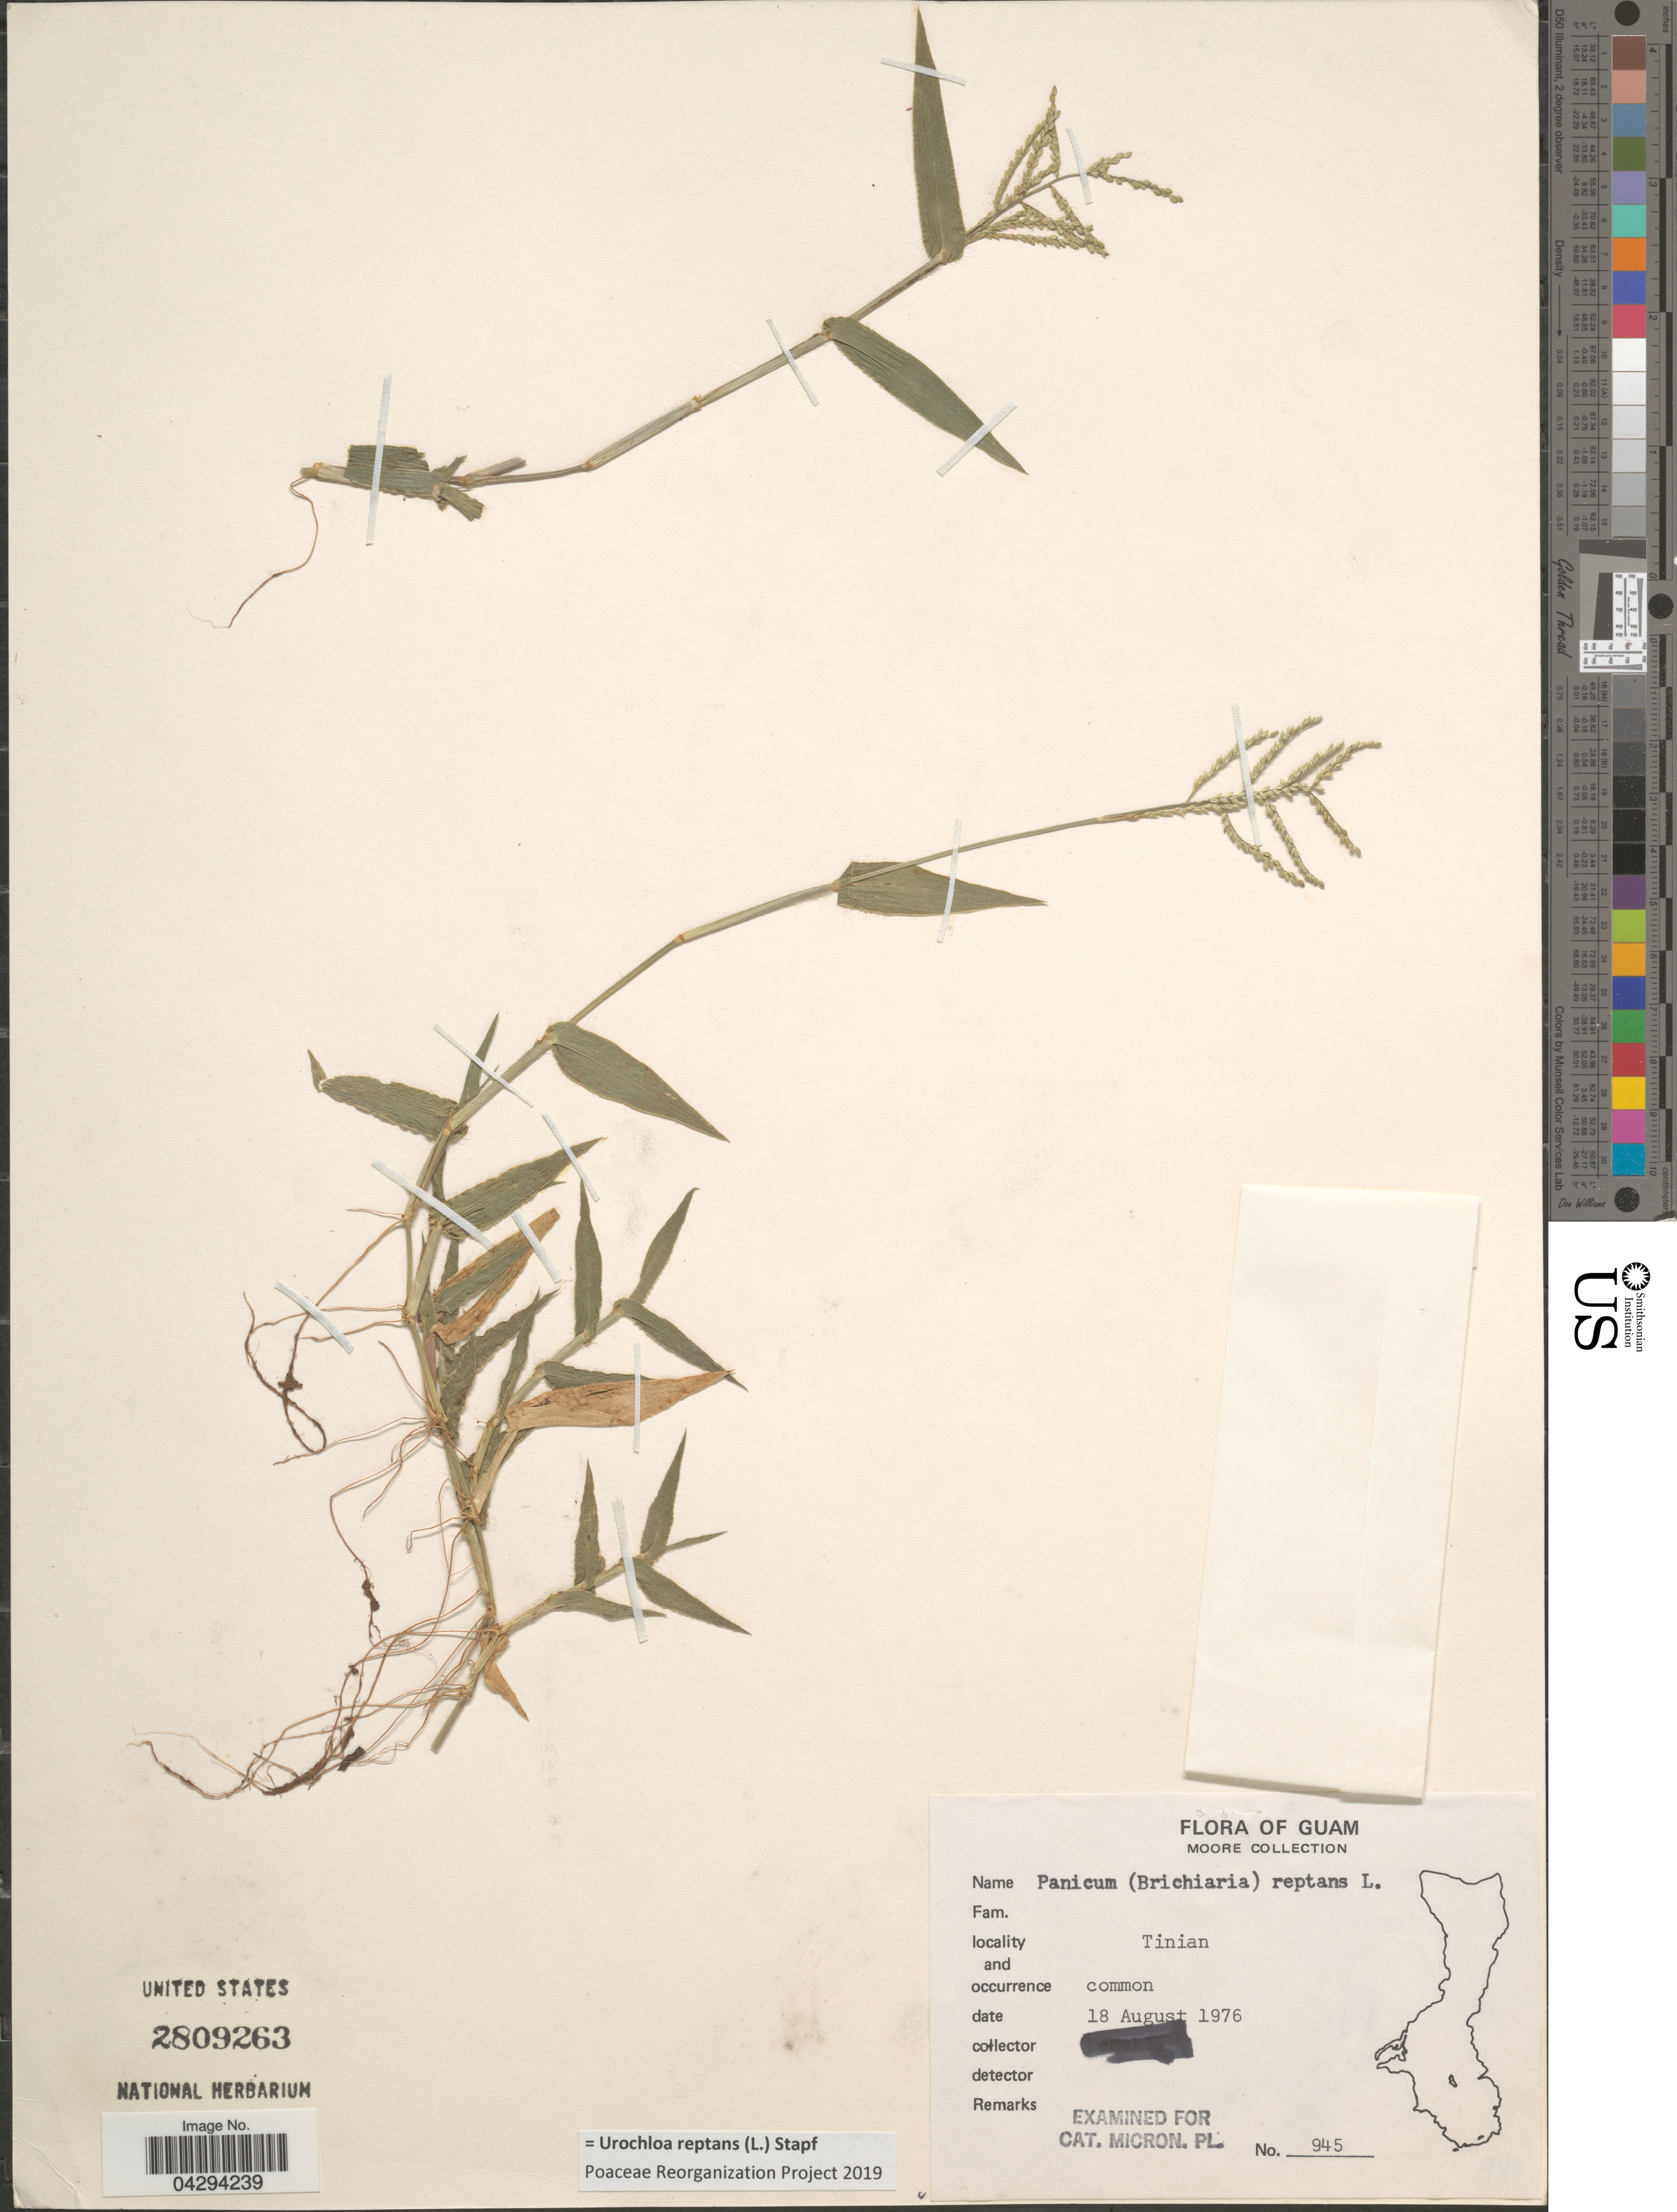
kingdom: Plantae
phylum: Tracheophyta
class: Liliopsida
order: Poales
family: Poaceae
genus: Urochloa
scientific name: Urochloa reptans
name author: (L.) Stapf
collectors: -. Moore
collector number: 945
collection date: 1976-08-18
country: Guam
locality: Tinian.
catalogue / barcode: US 2809263